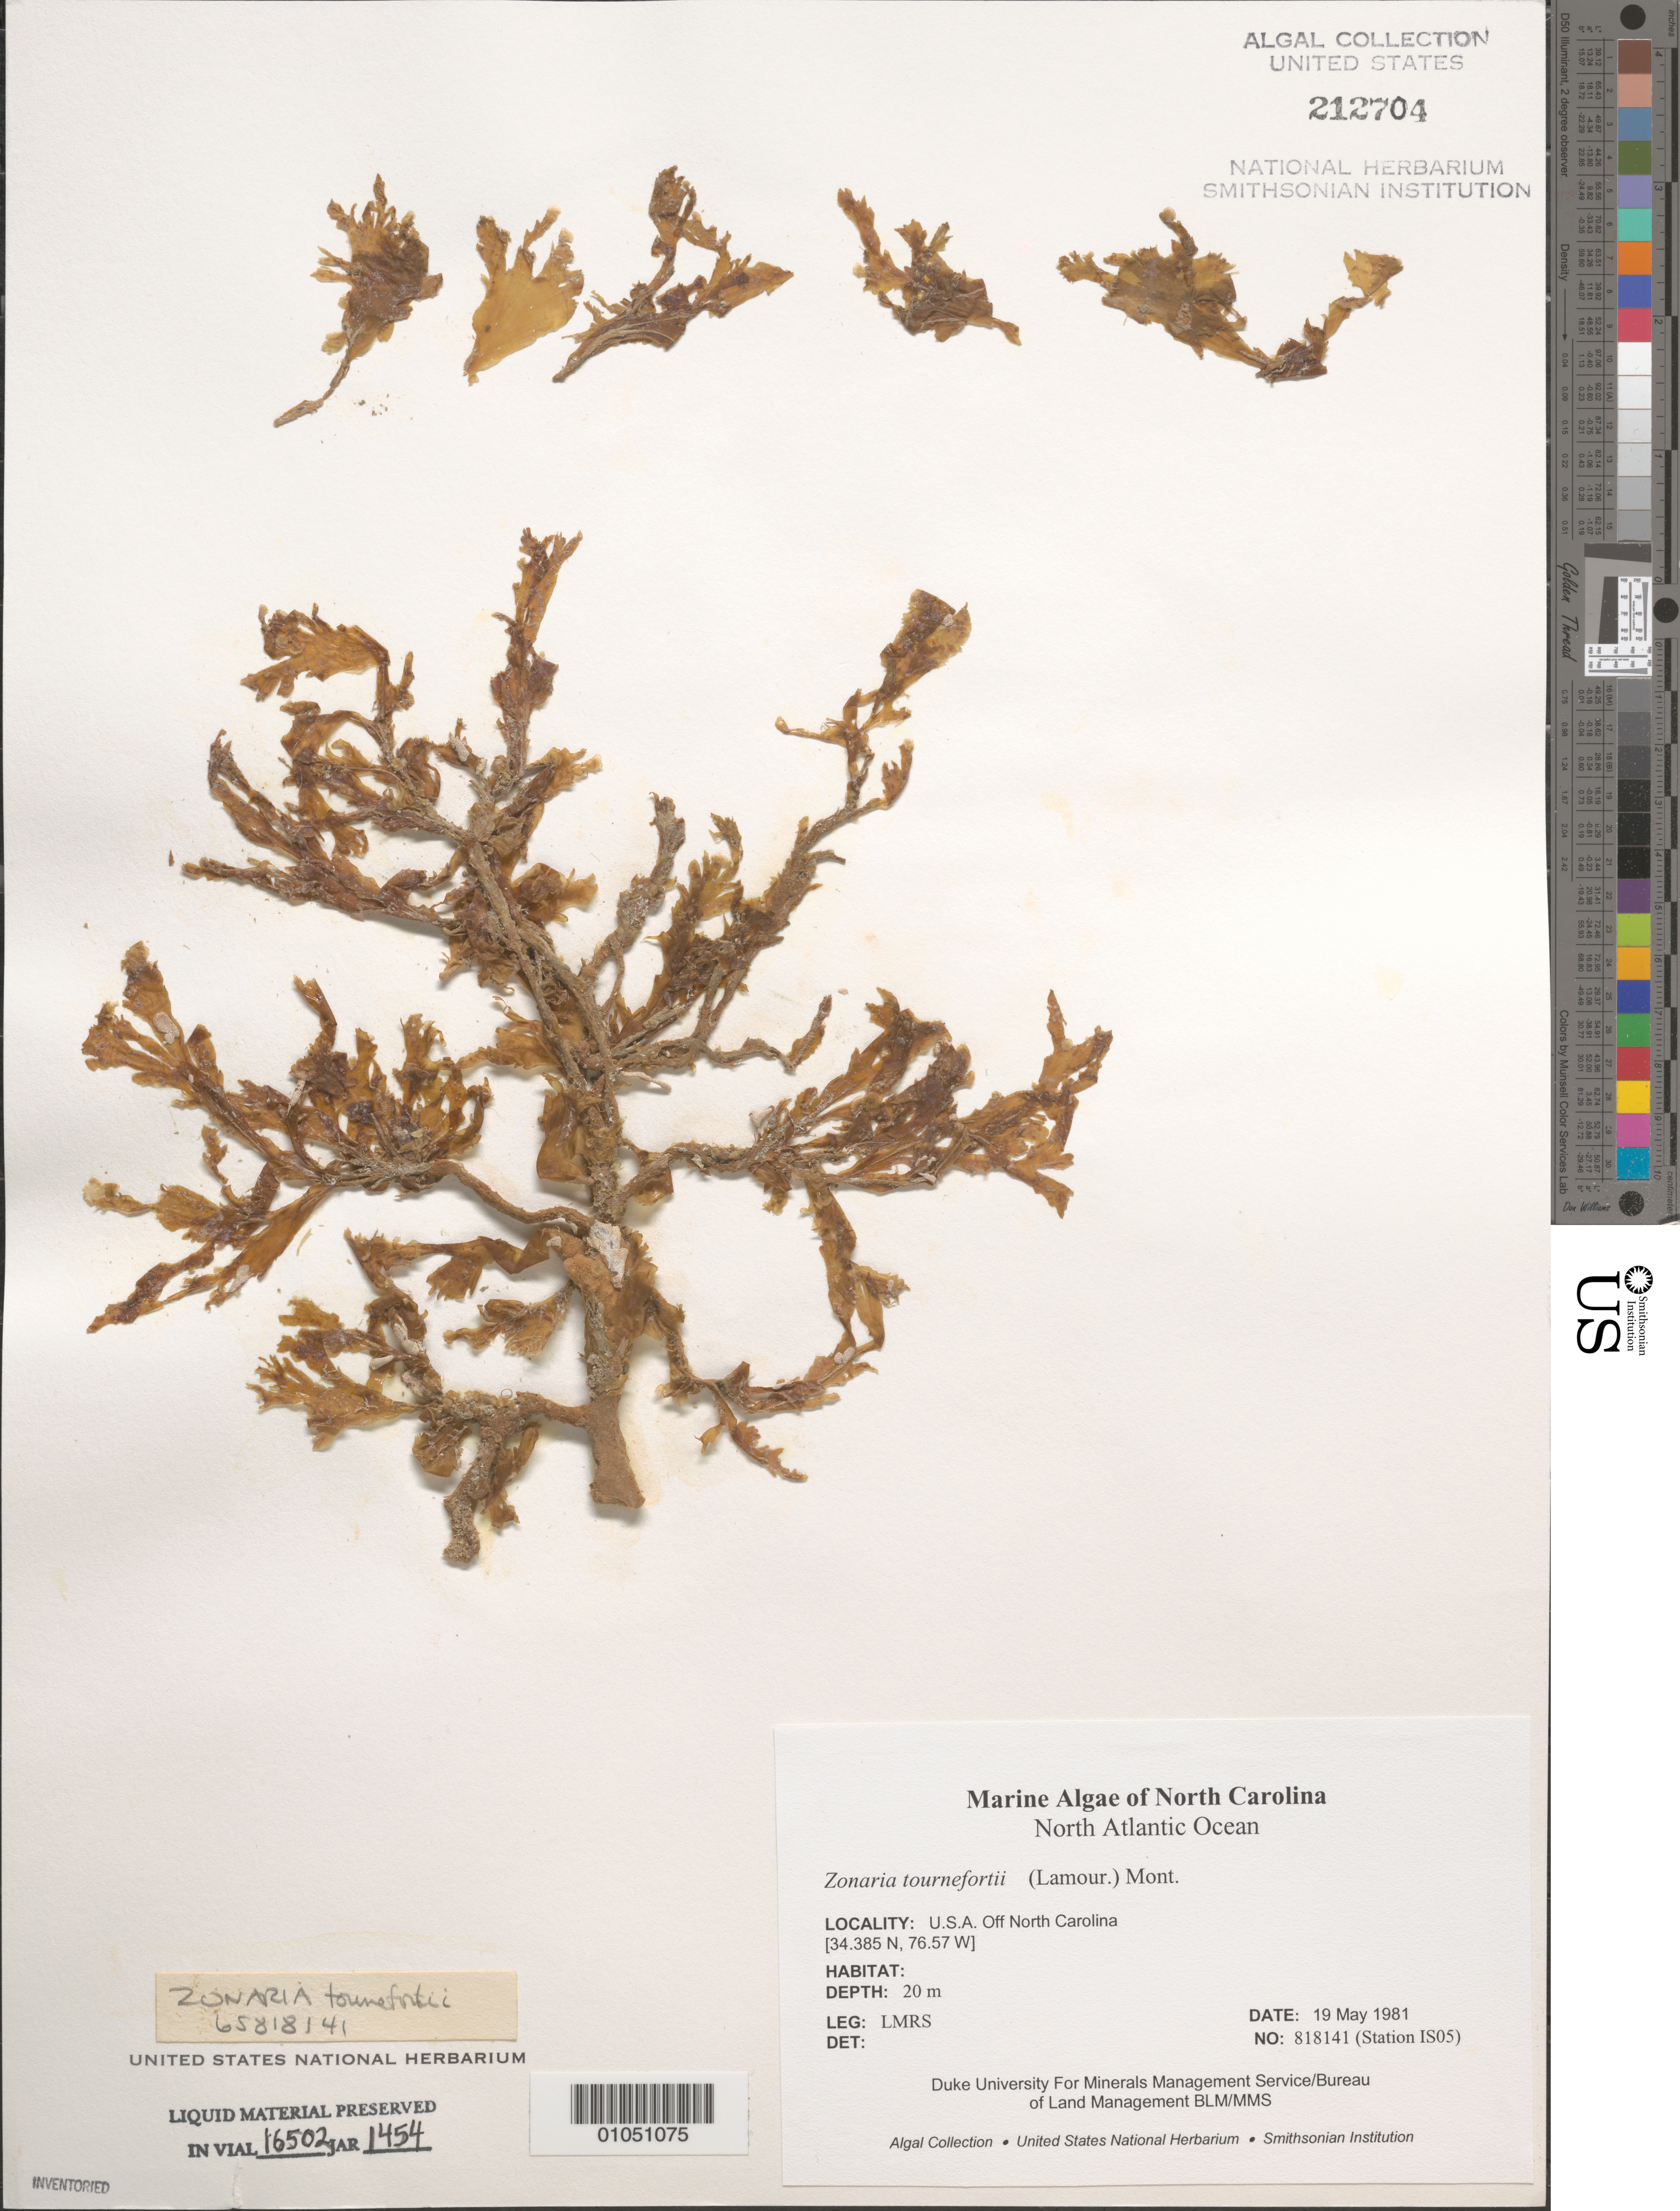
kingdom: Chromista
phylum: Ochrophyta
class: Phaeophyceae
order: Dictyotales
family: Dictyotaceae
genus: Zonaria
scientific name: Zonaria tournefortii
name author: (J.V.Lamouroux) Mont.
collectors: LMRS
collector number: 818141 (Station IS05)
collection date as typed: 19 May 1981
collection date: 1981-05-19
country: United States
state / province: North Carolina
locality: North Atlantic Ocean off North Carolina coast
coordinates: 34.385 N, 76.57 W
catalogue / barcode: US 212704